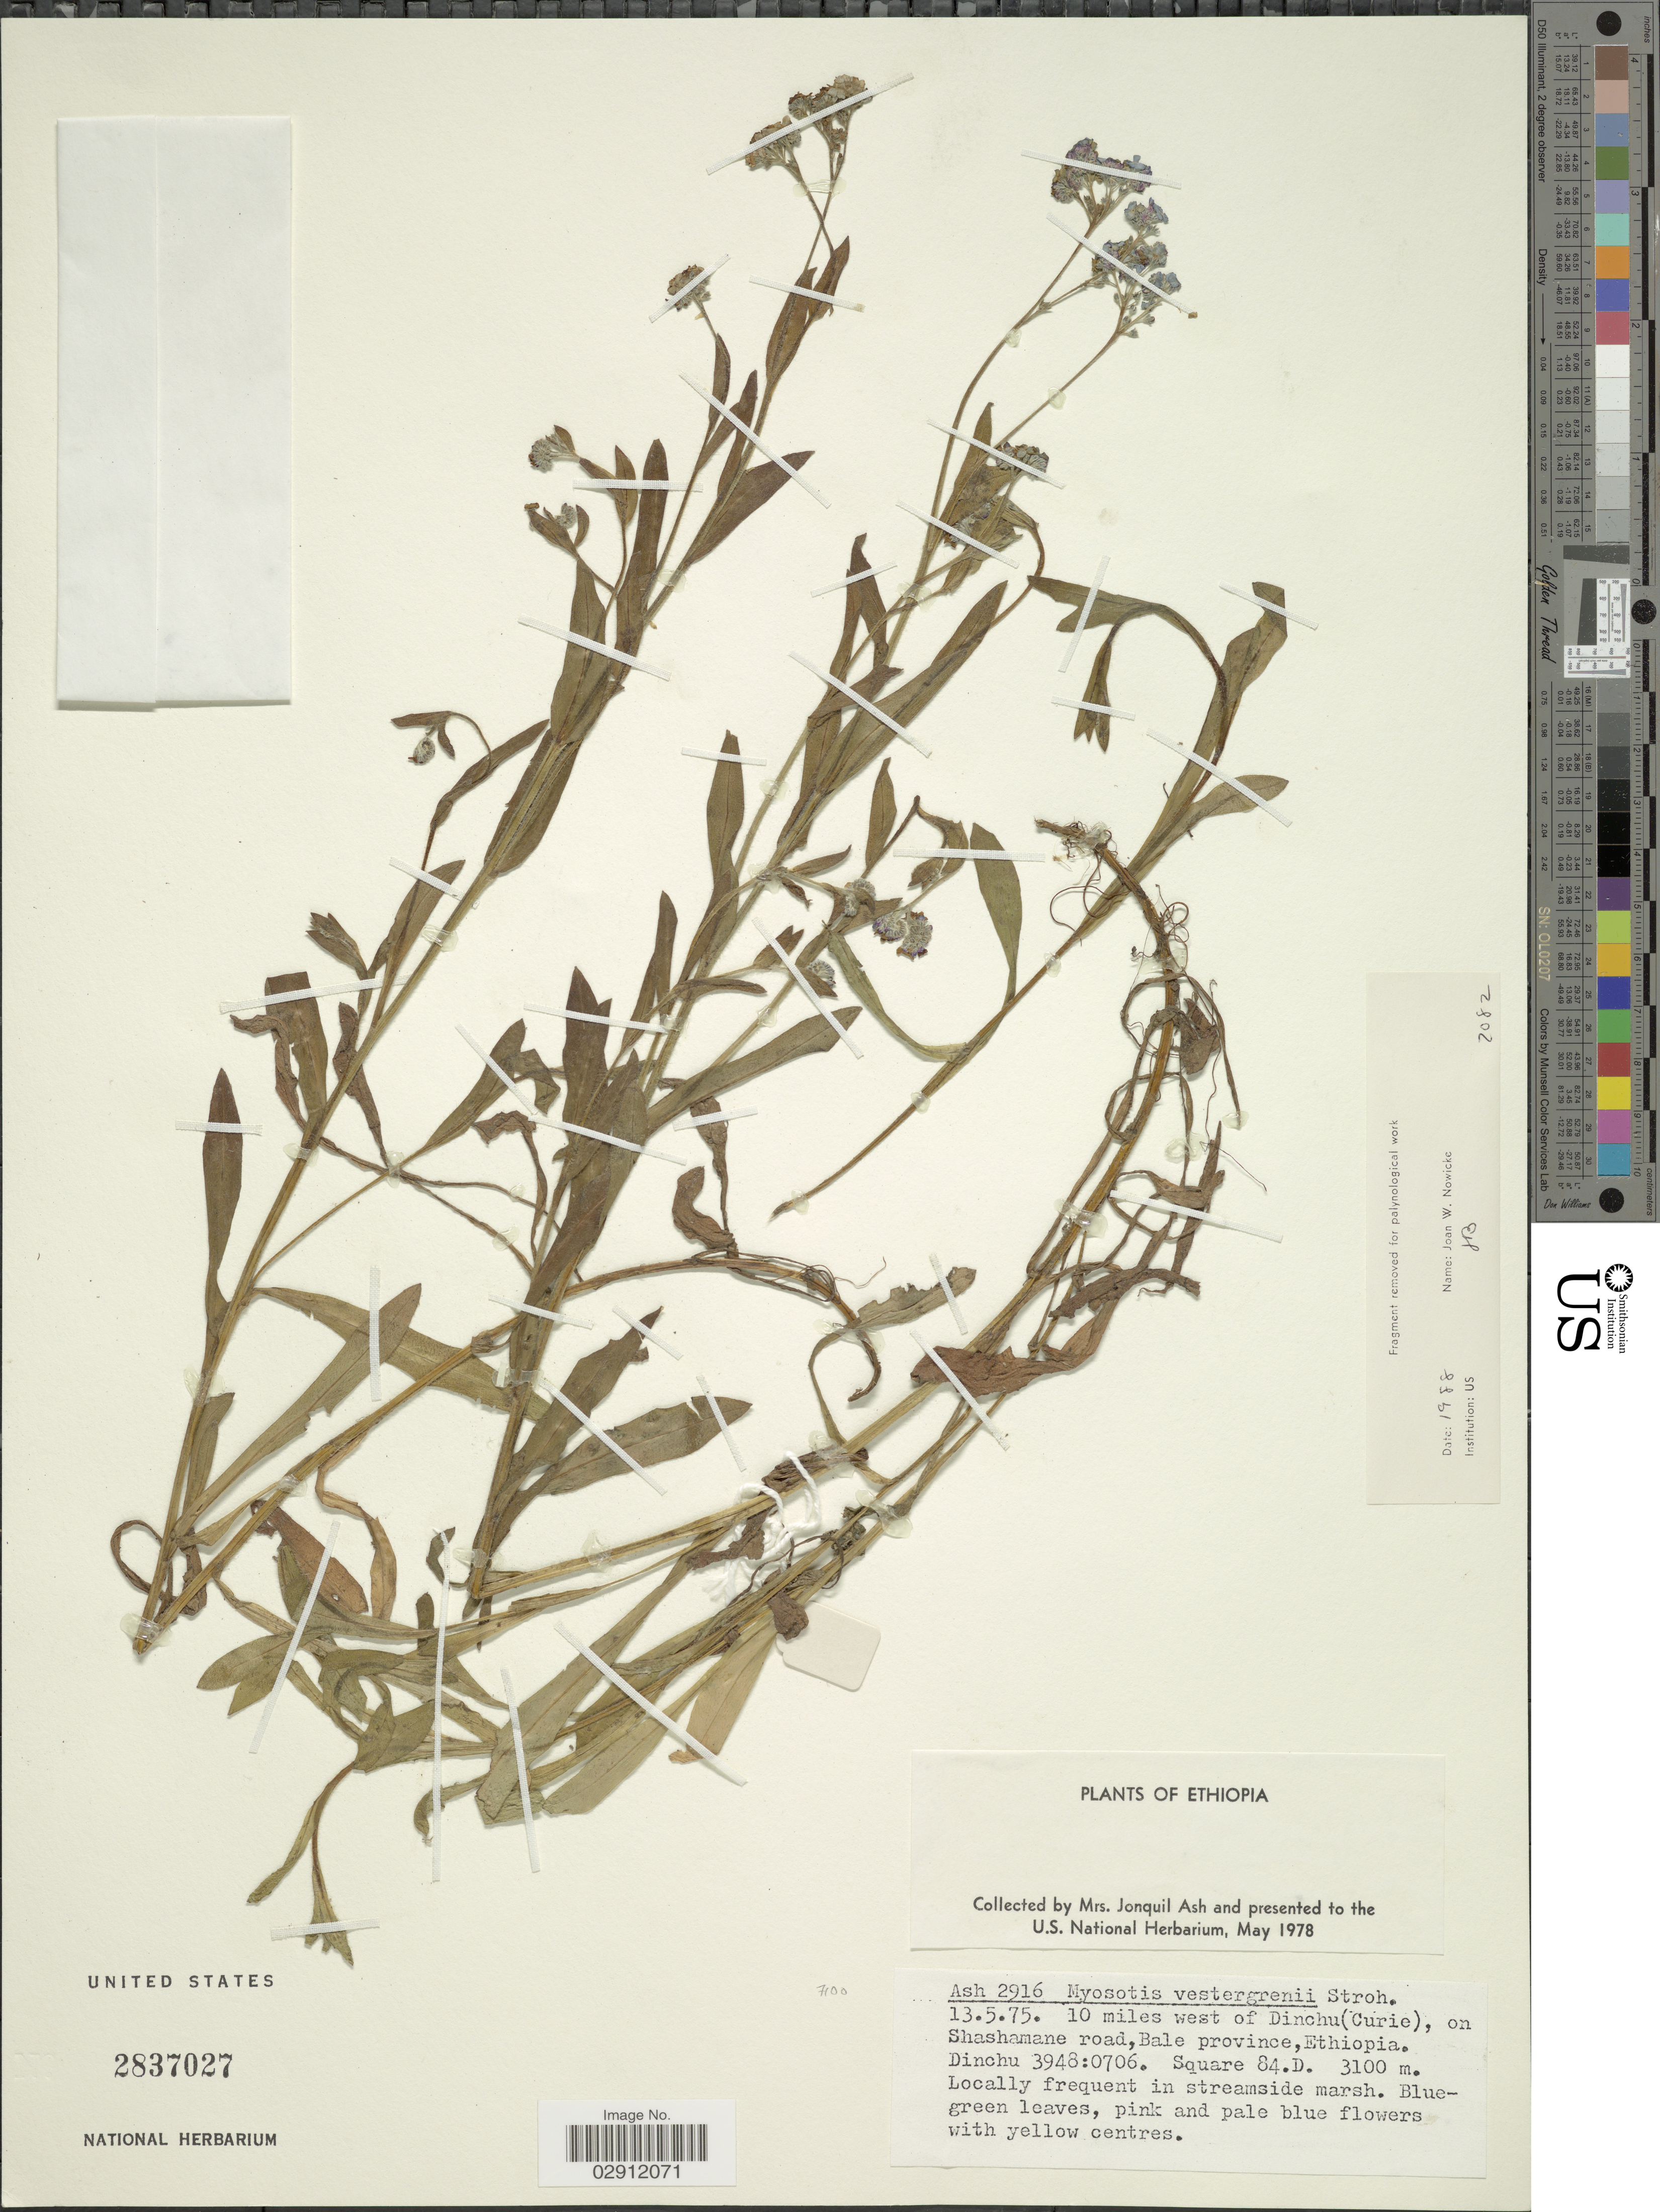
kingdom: Plantae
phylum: Tracheophyta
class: Magnoliopsida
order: Boraginales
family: Boraginaceae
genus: Myosotis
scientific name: Myosotis vestergrenii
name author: Stroh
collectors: J. Ash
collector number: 2916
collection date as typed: Transcribed d/m/y: 13/5/75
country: Ethiopia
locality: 10 miles west of Dinchu (Curie), on Shashamane road, Bale province. Dinchu 3948:0706. Square 84.D.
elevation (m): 3100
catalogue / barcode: US 2837027